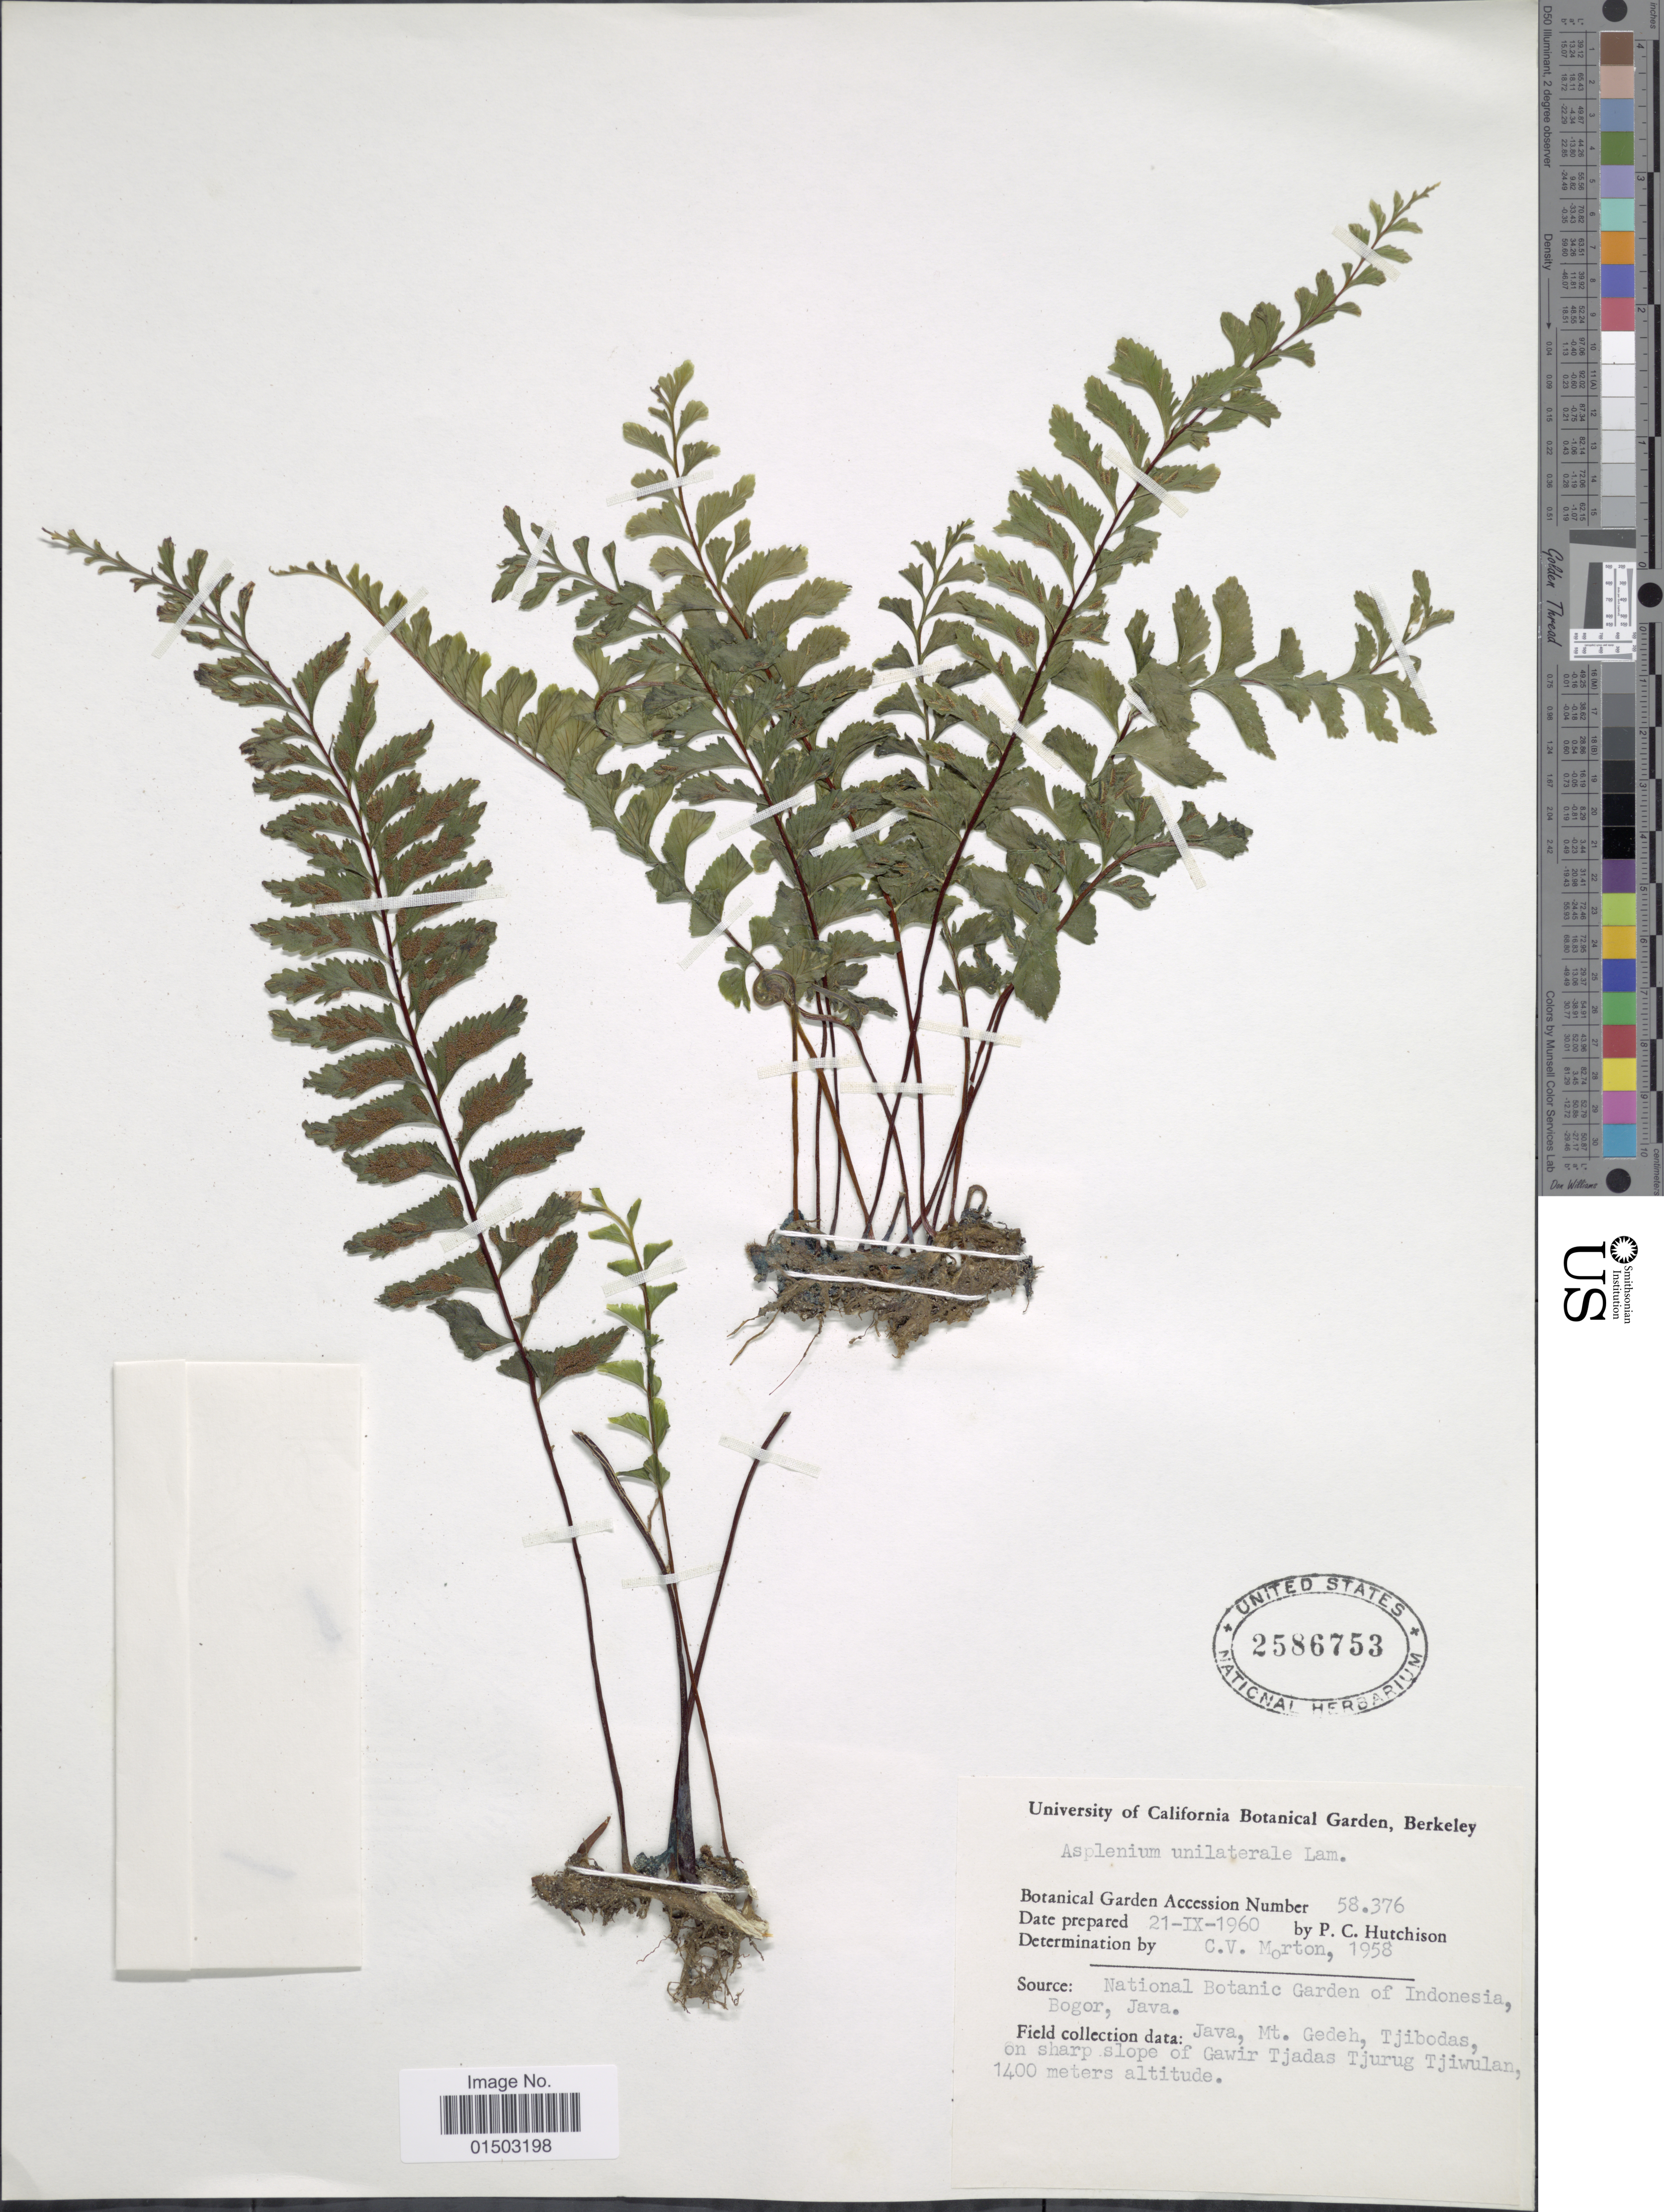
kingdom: Plantae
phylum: Tracheophyta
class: Polypodiopsida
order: Polypodiales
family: Aspleniaceae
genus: Hymenasplenium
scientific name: Hymenasplenium unilaterale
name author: (Lam.) Hayata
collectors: P. C. Hutchison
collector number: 58376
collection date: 1960-09-21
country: Indonesia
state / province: Java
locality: University of California Botanical Garden, Berkeley, Botanical Accession Number 58.376.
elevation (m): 1400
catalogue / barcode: US 2586753